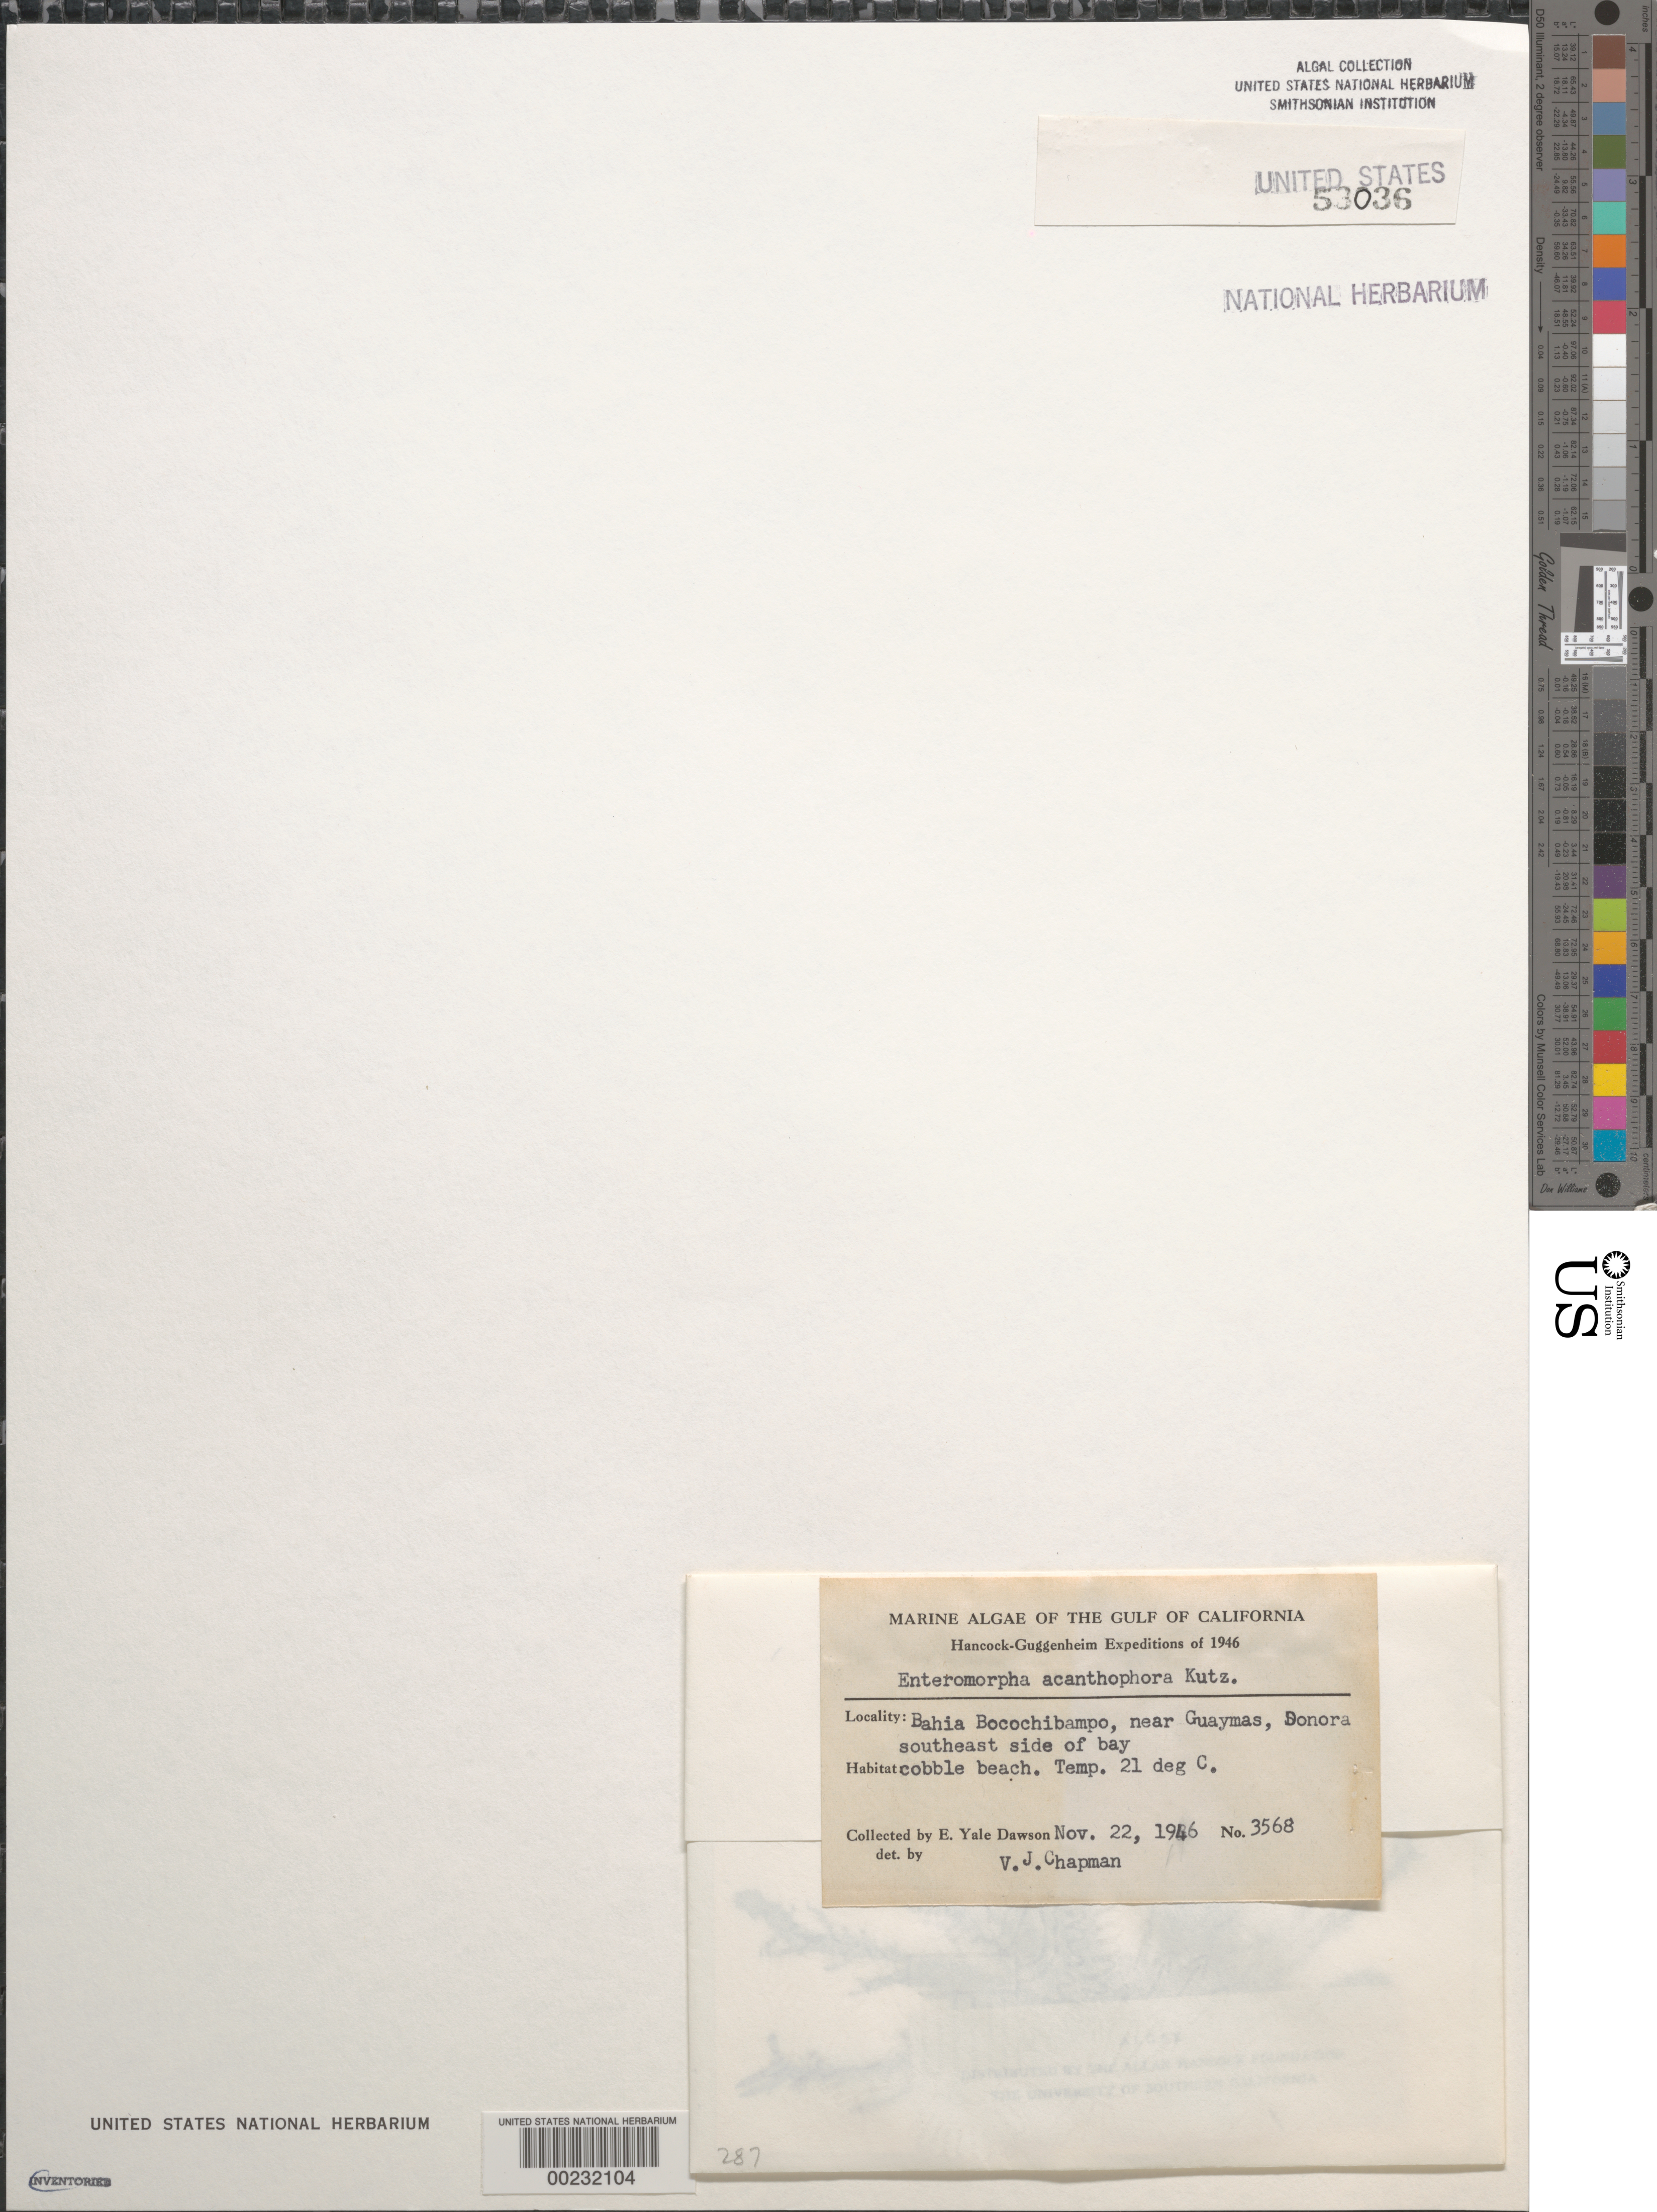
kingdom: Plantae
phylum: Chlorophyta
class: Ulvophyceae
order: Ulvales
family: Ulvaceae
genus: Ulva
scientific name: Ulva acanthophora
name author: (Kütz.) H.S. Hayden et al.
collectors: E. Y. Dawson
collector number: EYD 3568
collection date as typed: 22 Nov 1946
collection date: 1946-11-22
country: Mexico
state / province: Sonora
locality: Bahia Bocochibampo, near Guaymas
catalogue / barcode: US 53036